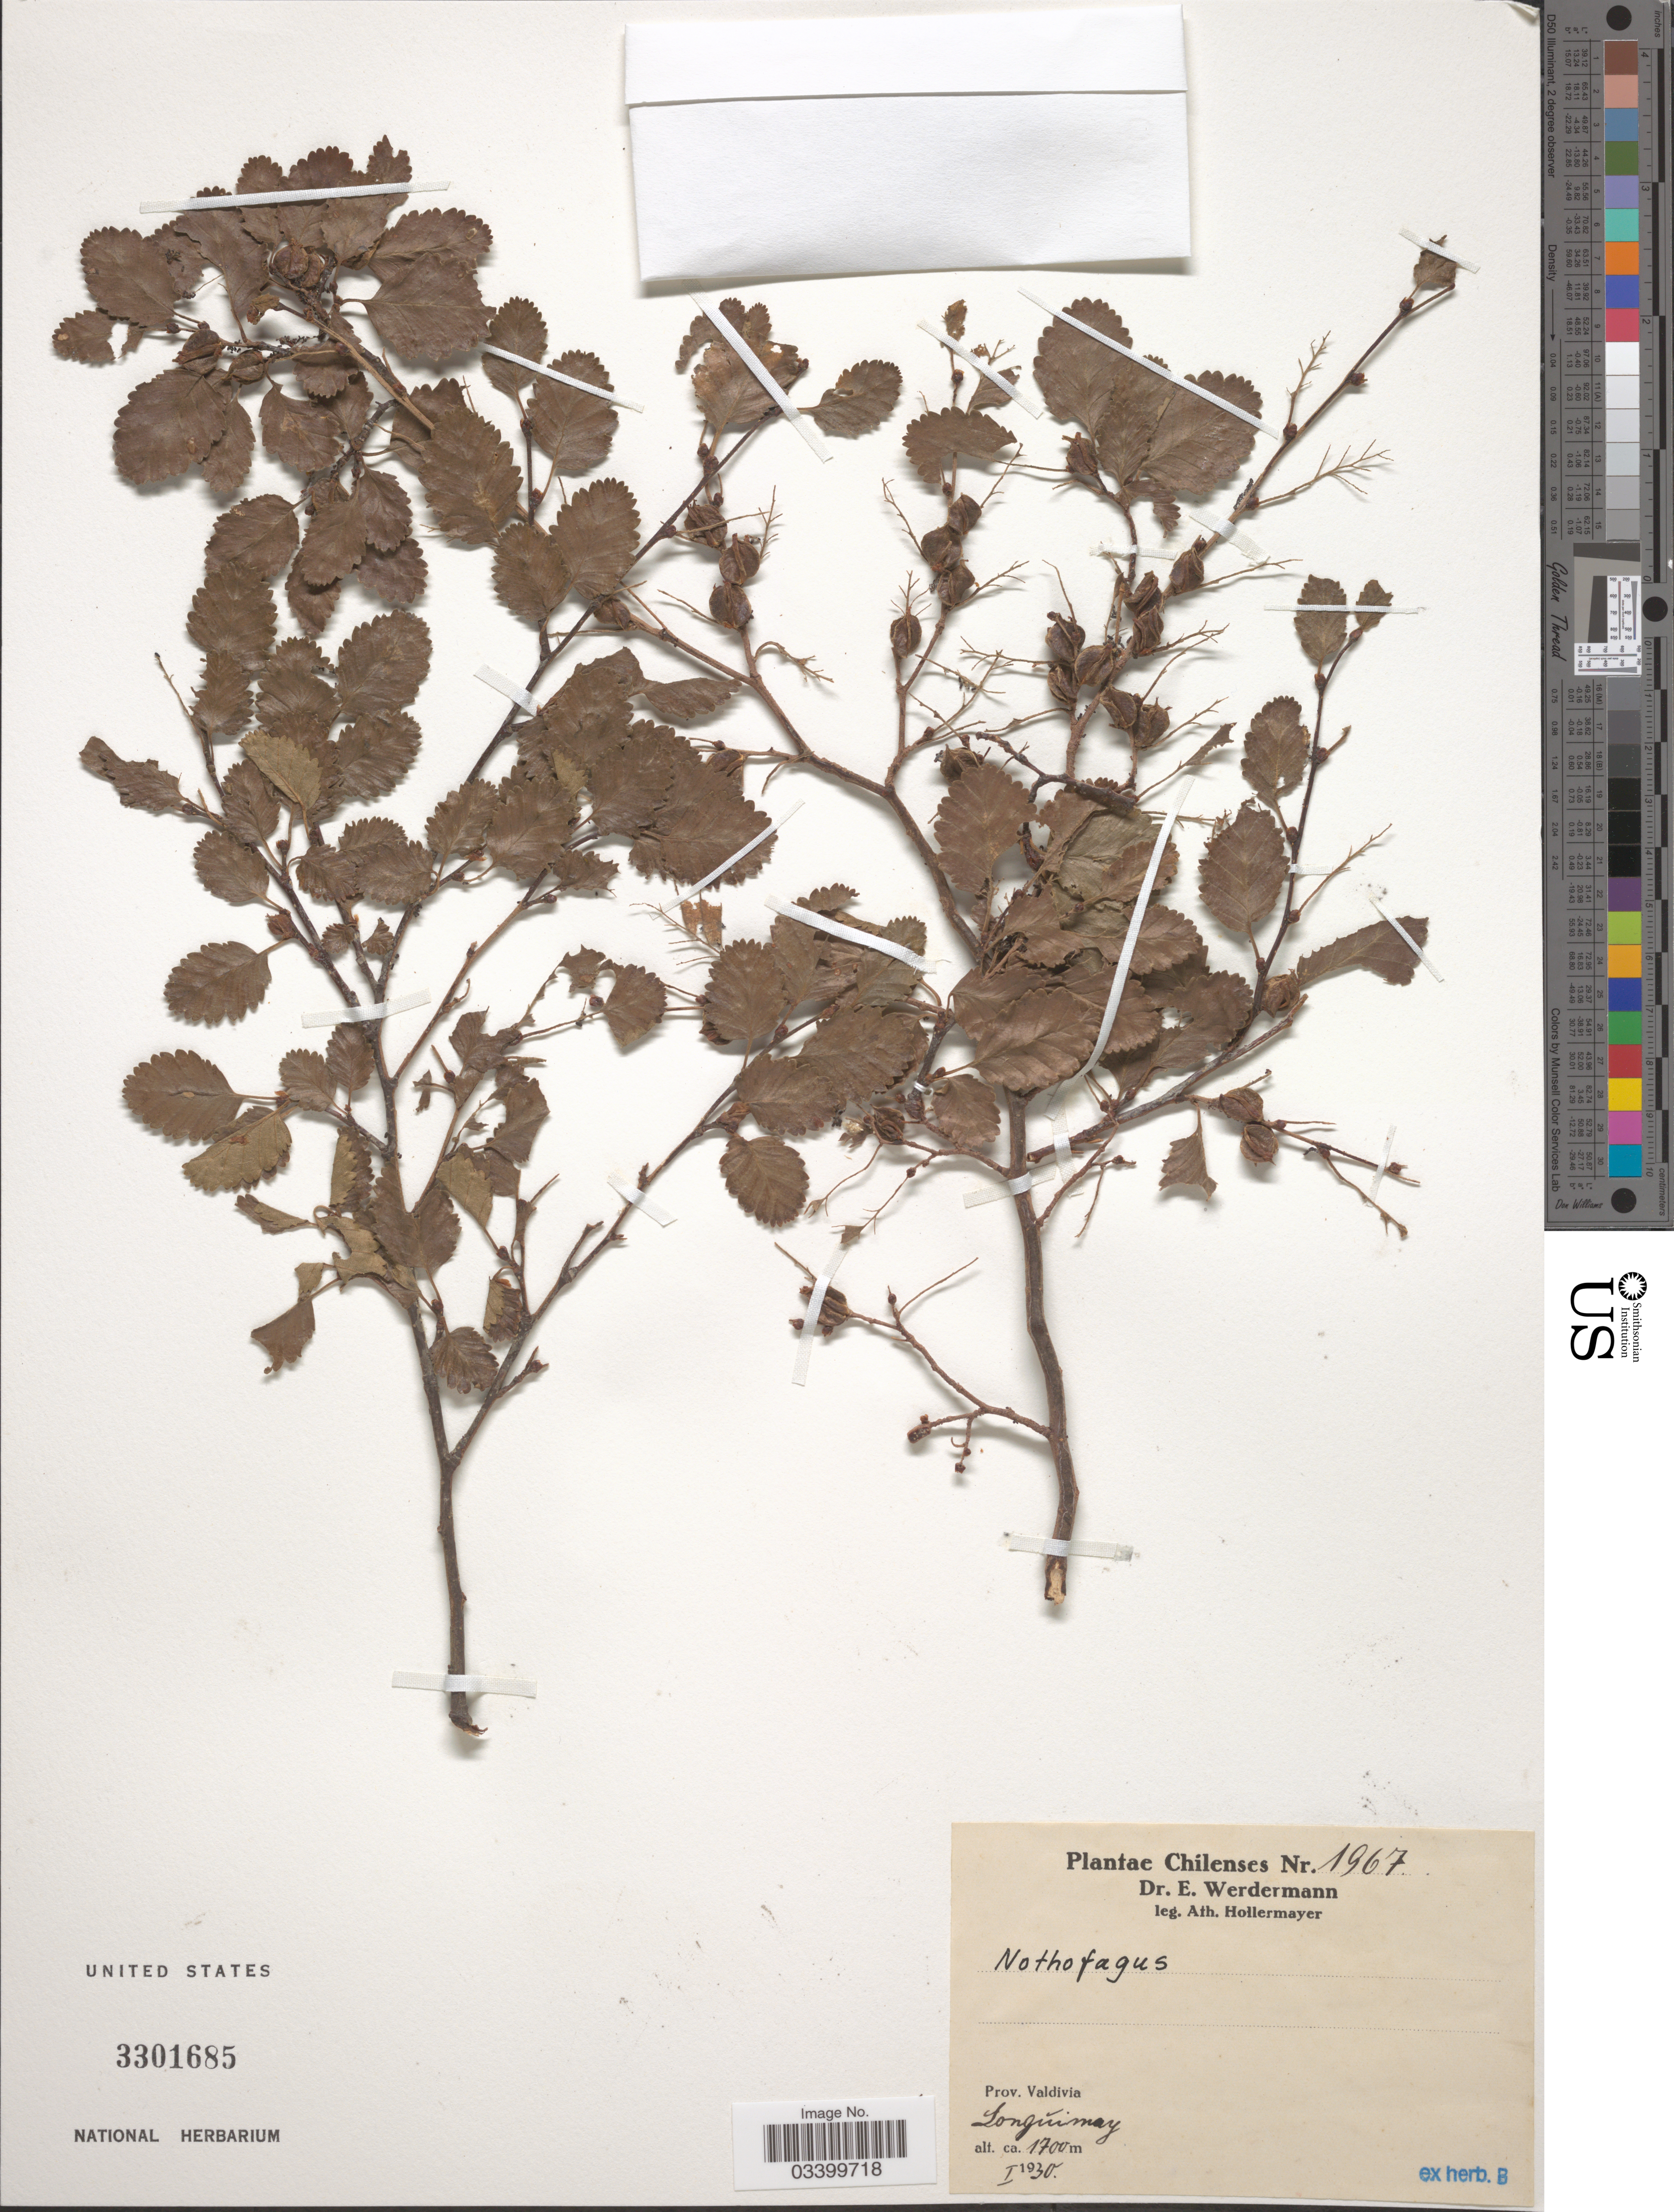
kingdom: Plantae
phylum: Tracheophyta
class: Magnoliopsida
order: Fagales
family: Nothofagaceae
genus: Nothofagus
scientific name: Nothofagus sp.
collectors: A. Hollermayer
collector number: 1967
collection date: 1930-01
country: Chile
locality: Prov. Valdivia. Longúimay.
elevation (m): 1700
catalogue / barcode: US 3301685